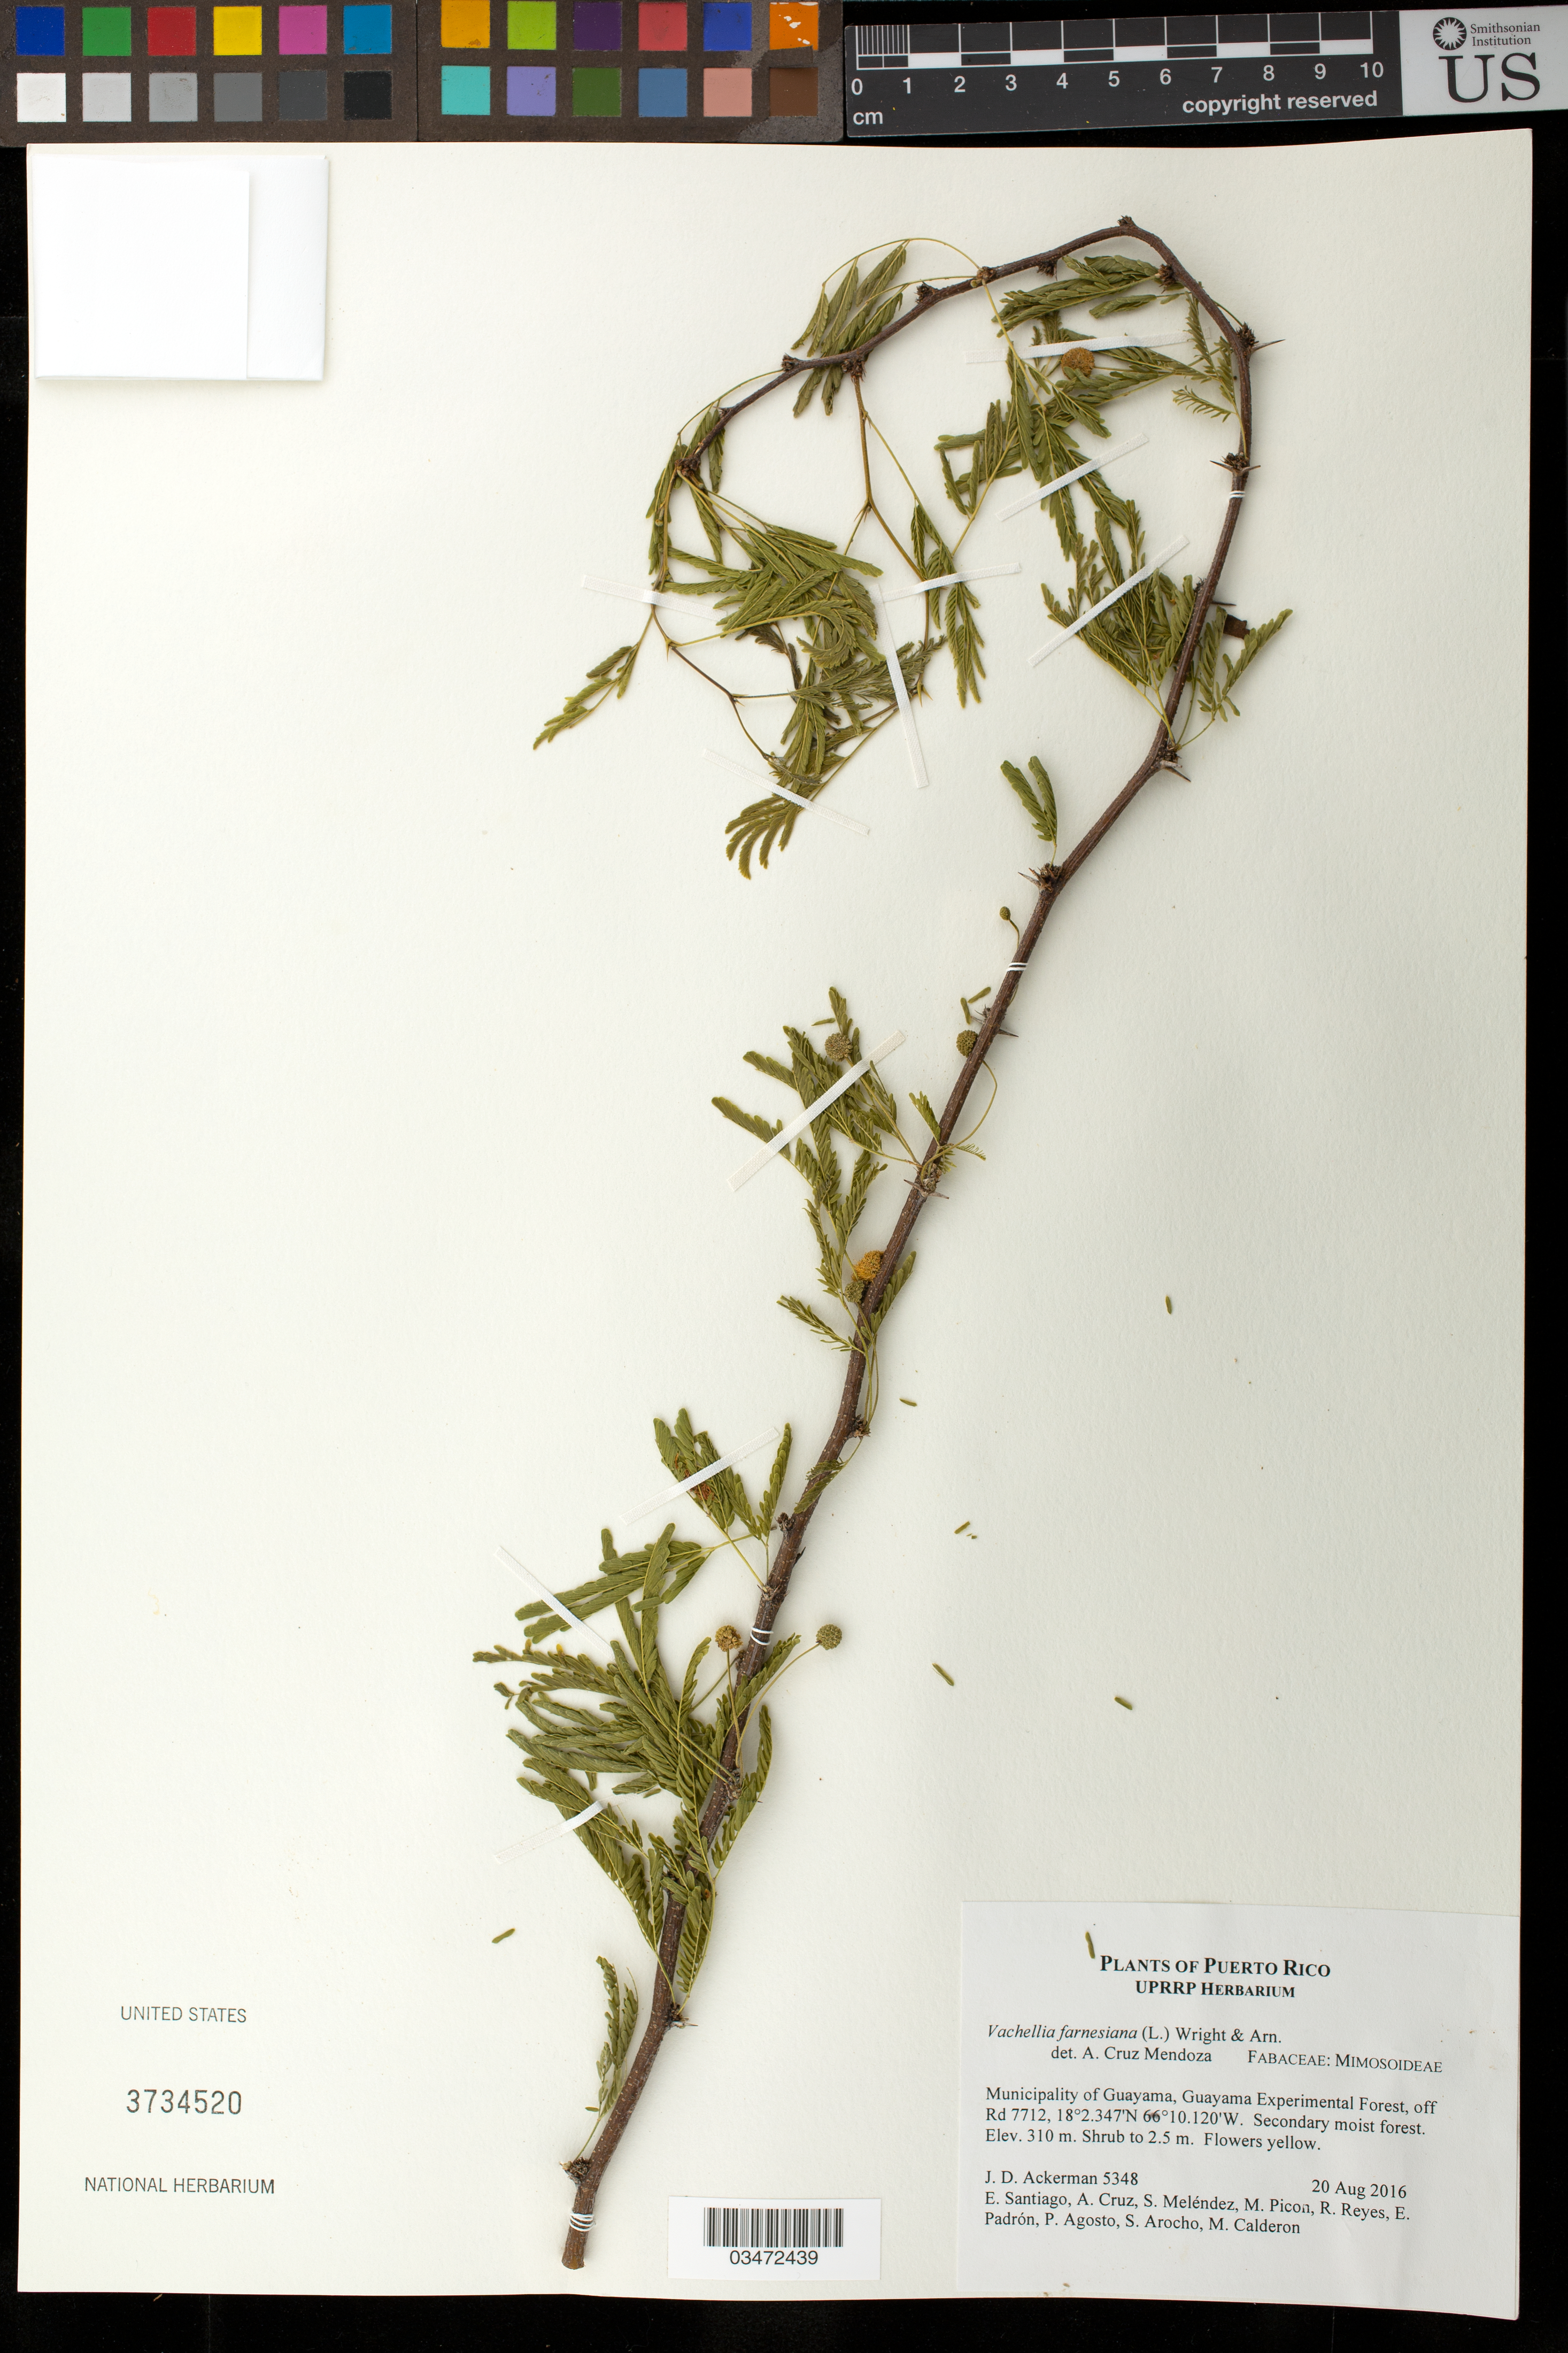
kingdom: Plantae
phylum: Tracheophyta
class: Magnoliopsida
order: Fabales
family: Fabaceae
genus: Vachellia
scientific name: Vachellia farnesiana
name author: (L.) Wight & Arn.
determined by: Cruz Mendoza, A.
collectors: J. D. Ackerman, E. Santiago, A. Cruz, S. Meléndez, M. Picon, R. Reyes, E. Padrón, P. Agosto, S. Arocho & M. Calderon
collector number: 5348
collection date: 2016-08-20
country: Puerto Rico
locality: Mun. Guayama, Guayama Experimental Forest, off Rd 7712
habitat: Secondary moist forest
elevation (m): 310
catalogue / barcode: US 3734520